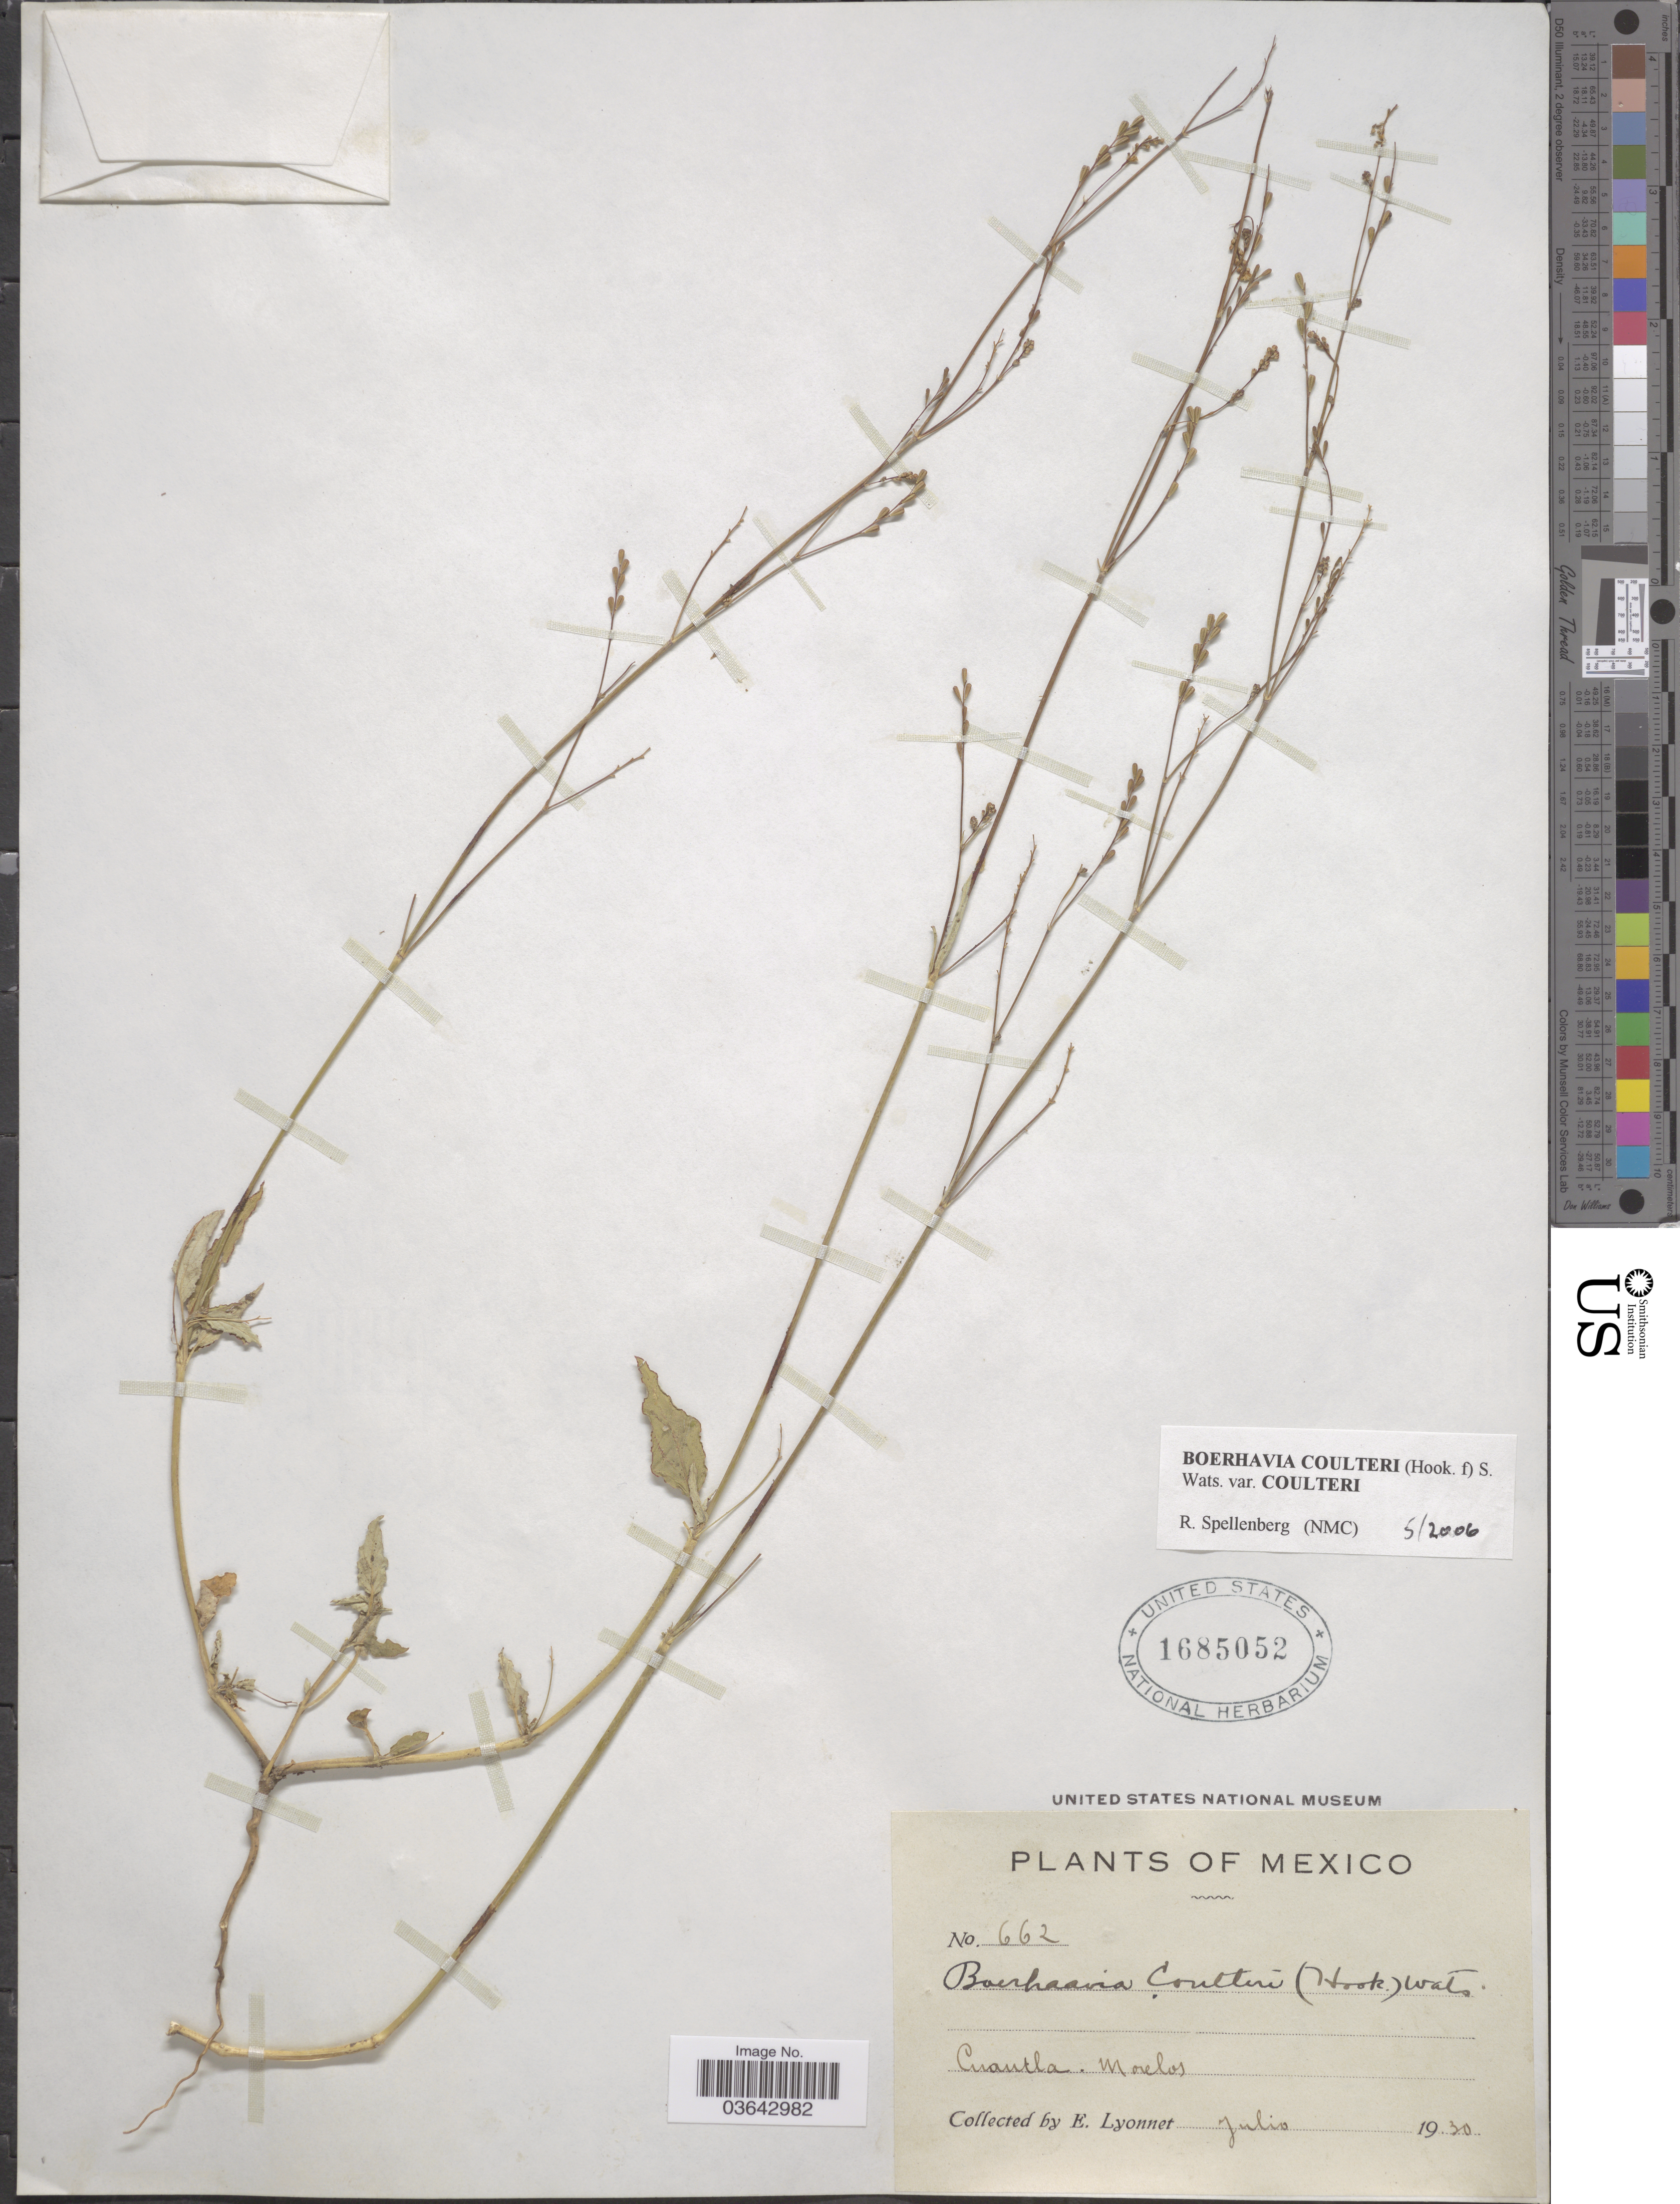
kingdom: Plantae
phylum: Tracheophyta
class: Magnoliopsida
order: Caryophyllales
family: Nyctaginaceae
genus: Boerhavia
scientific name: Boerhavia coulteri var. coulteri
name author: (Hook. f.) S. Watson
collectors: E. Lyonnet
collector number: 662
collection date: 1930-07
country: Mexico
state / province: Morelos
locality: Cuantla.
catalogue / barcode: US 1685052